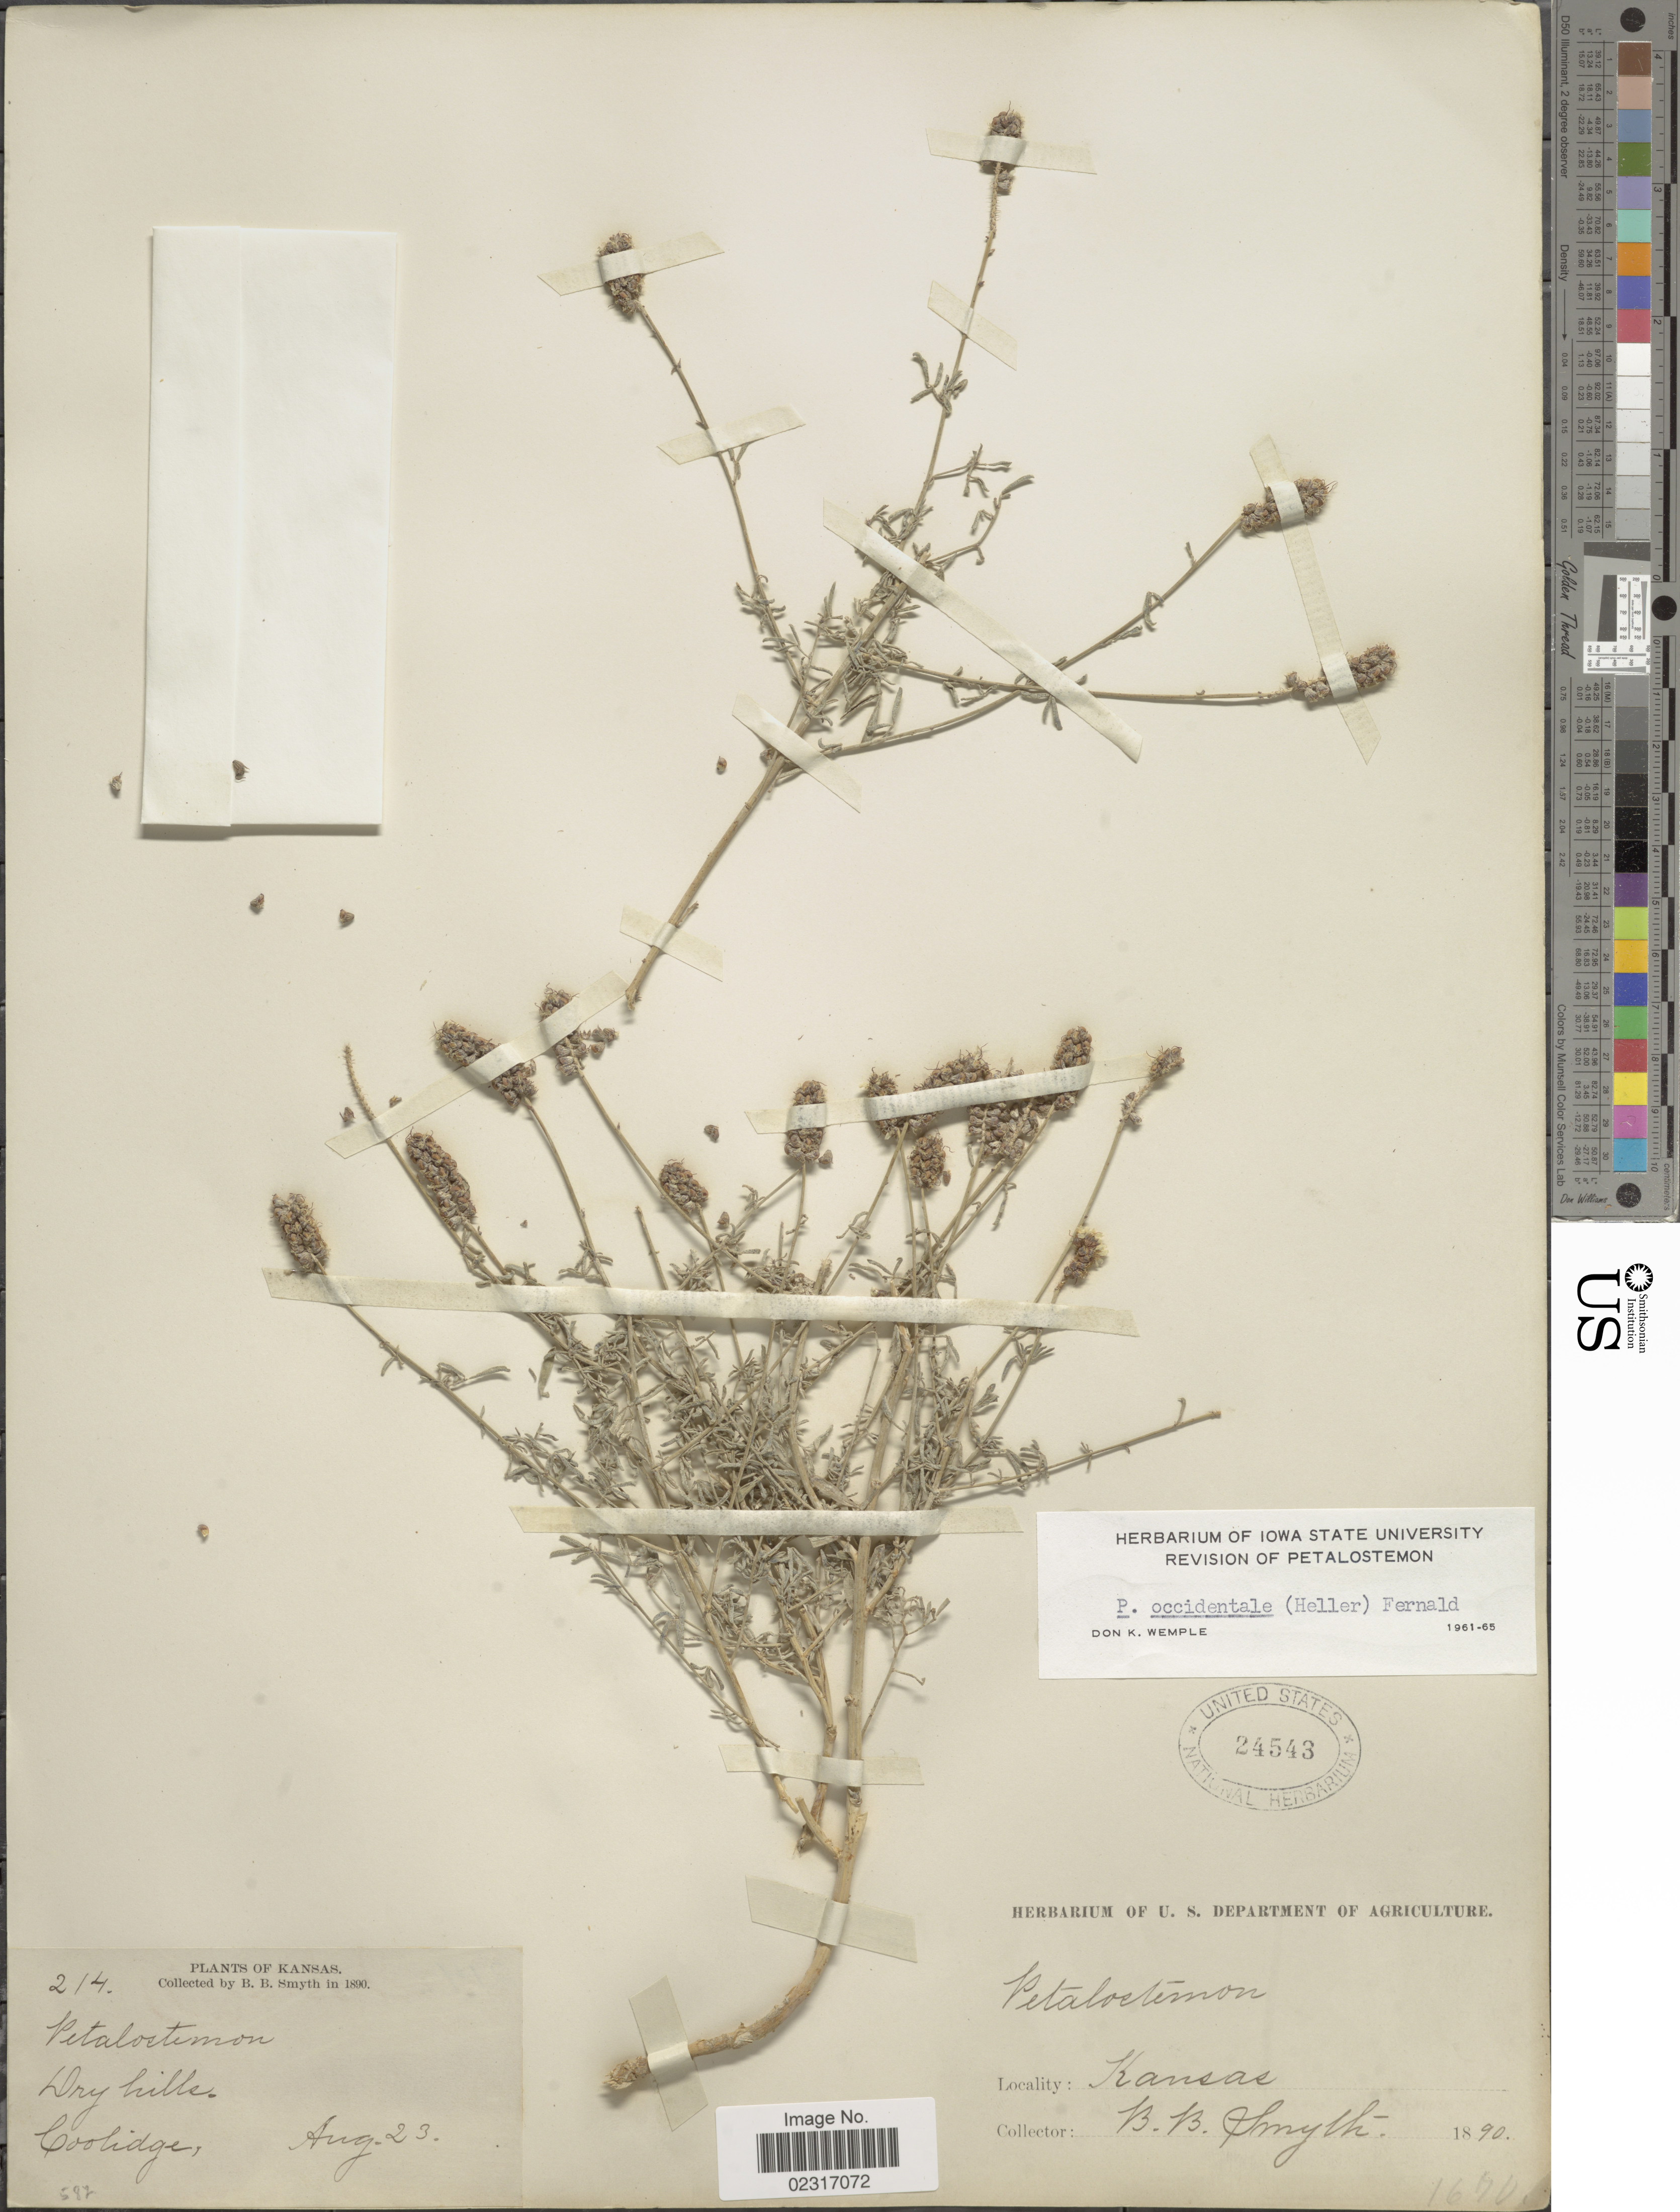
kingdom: Plantae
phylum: Tracheophyta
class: Magnoliopsida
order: Fabales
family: Fabaceae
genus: Dalea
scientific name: Dalea candida var. oligophylla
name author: (Torr) Shinners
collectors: B. Smyth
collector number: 214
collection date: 1890-08-23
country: United States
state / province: Kansas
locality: Coolidge.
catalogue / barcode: US 24543